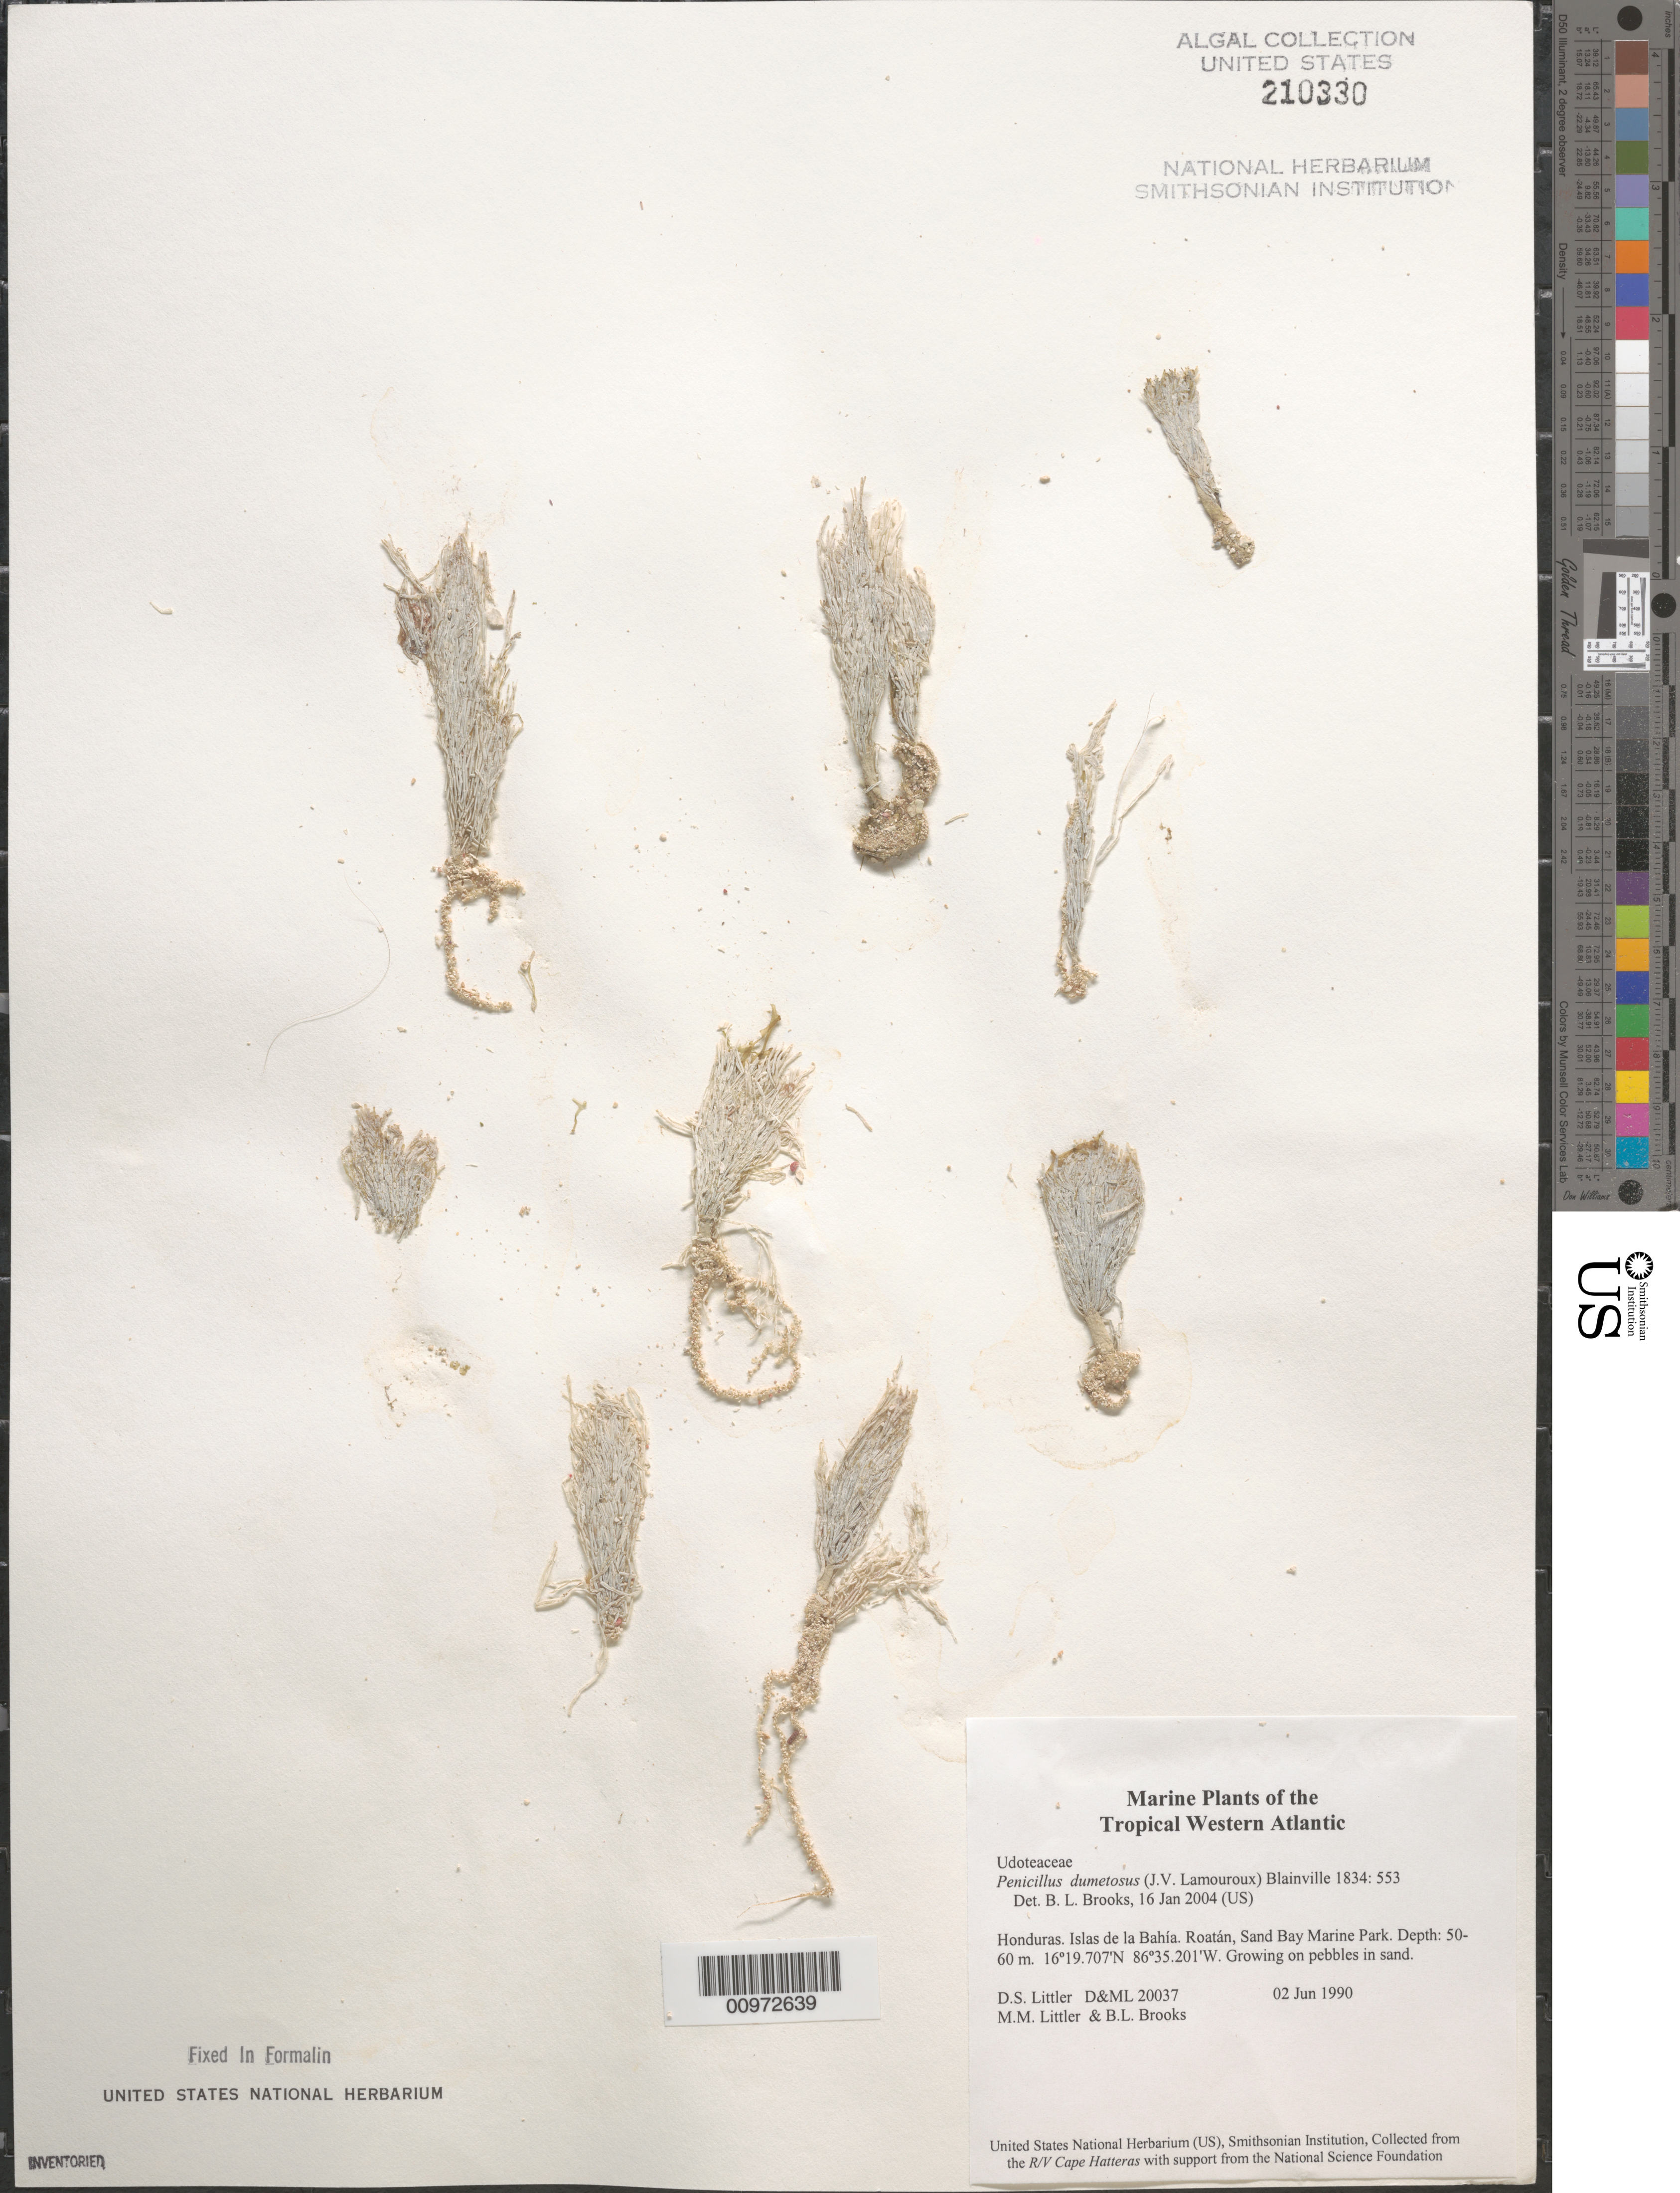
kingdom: Plantae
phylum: Chlorophyta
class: Ulvophyceae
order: Bryopsidales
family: Udoteaceae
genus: Penicillus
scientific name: Penicillus dumetosus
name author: (J.V.Lamouroux) Blainville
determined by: Brooks, B. L., (BOT), Smithsonian Institution - National Museum of Natural History (UNITED STATES)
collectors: D. S. Littler, M. M. Littler & B. Brooks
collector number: D&ML 20037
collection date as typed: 02 Jun 1990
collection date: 1990-06-02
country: Honduras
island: Roatan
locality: Sand Bay Marine Park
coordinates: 16 19.707'N, 86 35.201'W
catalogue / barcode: US 210330